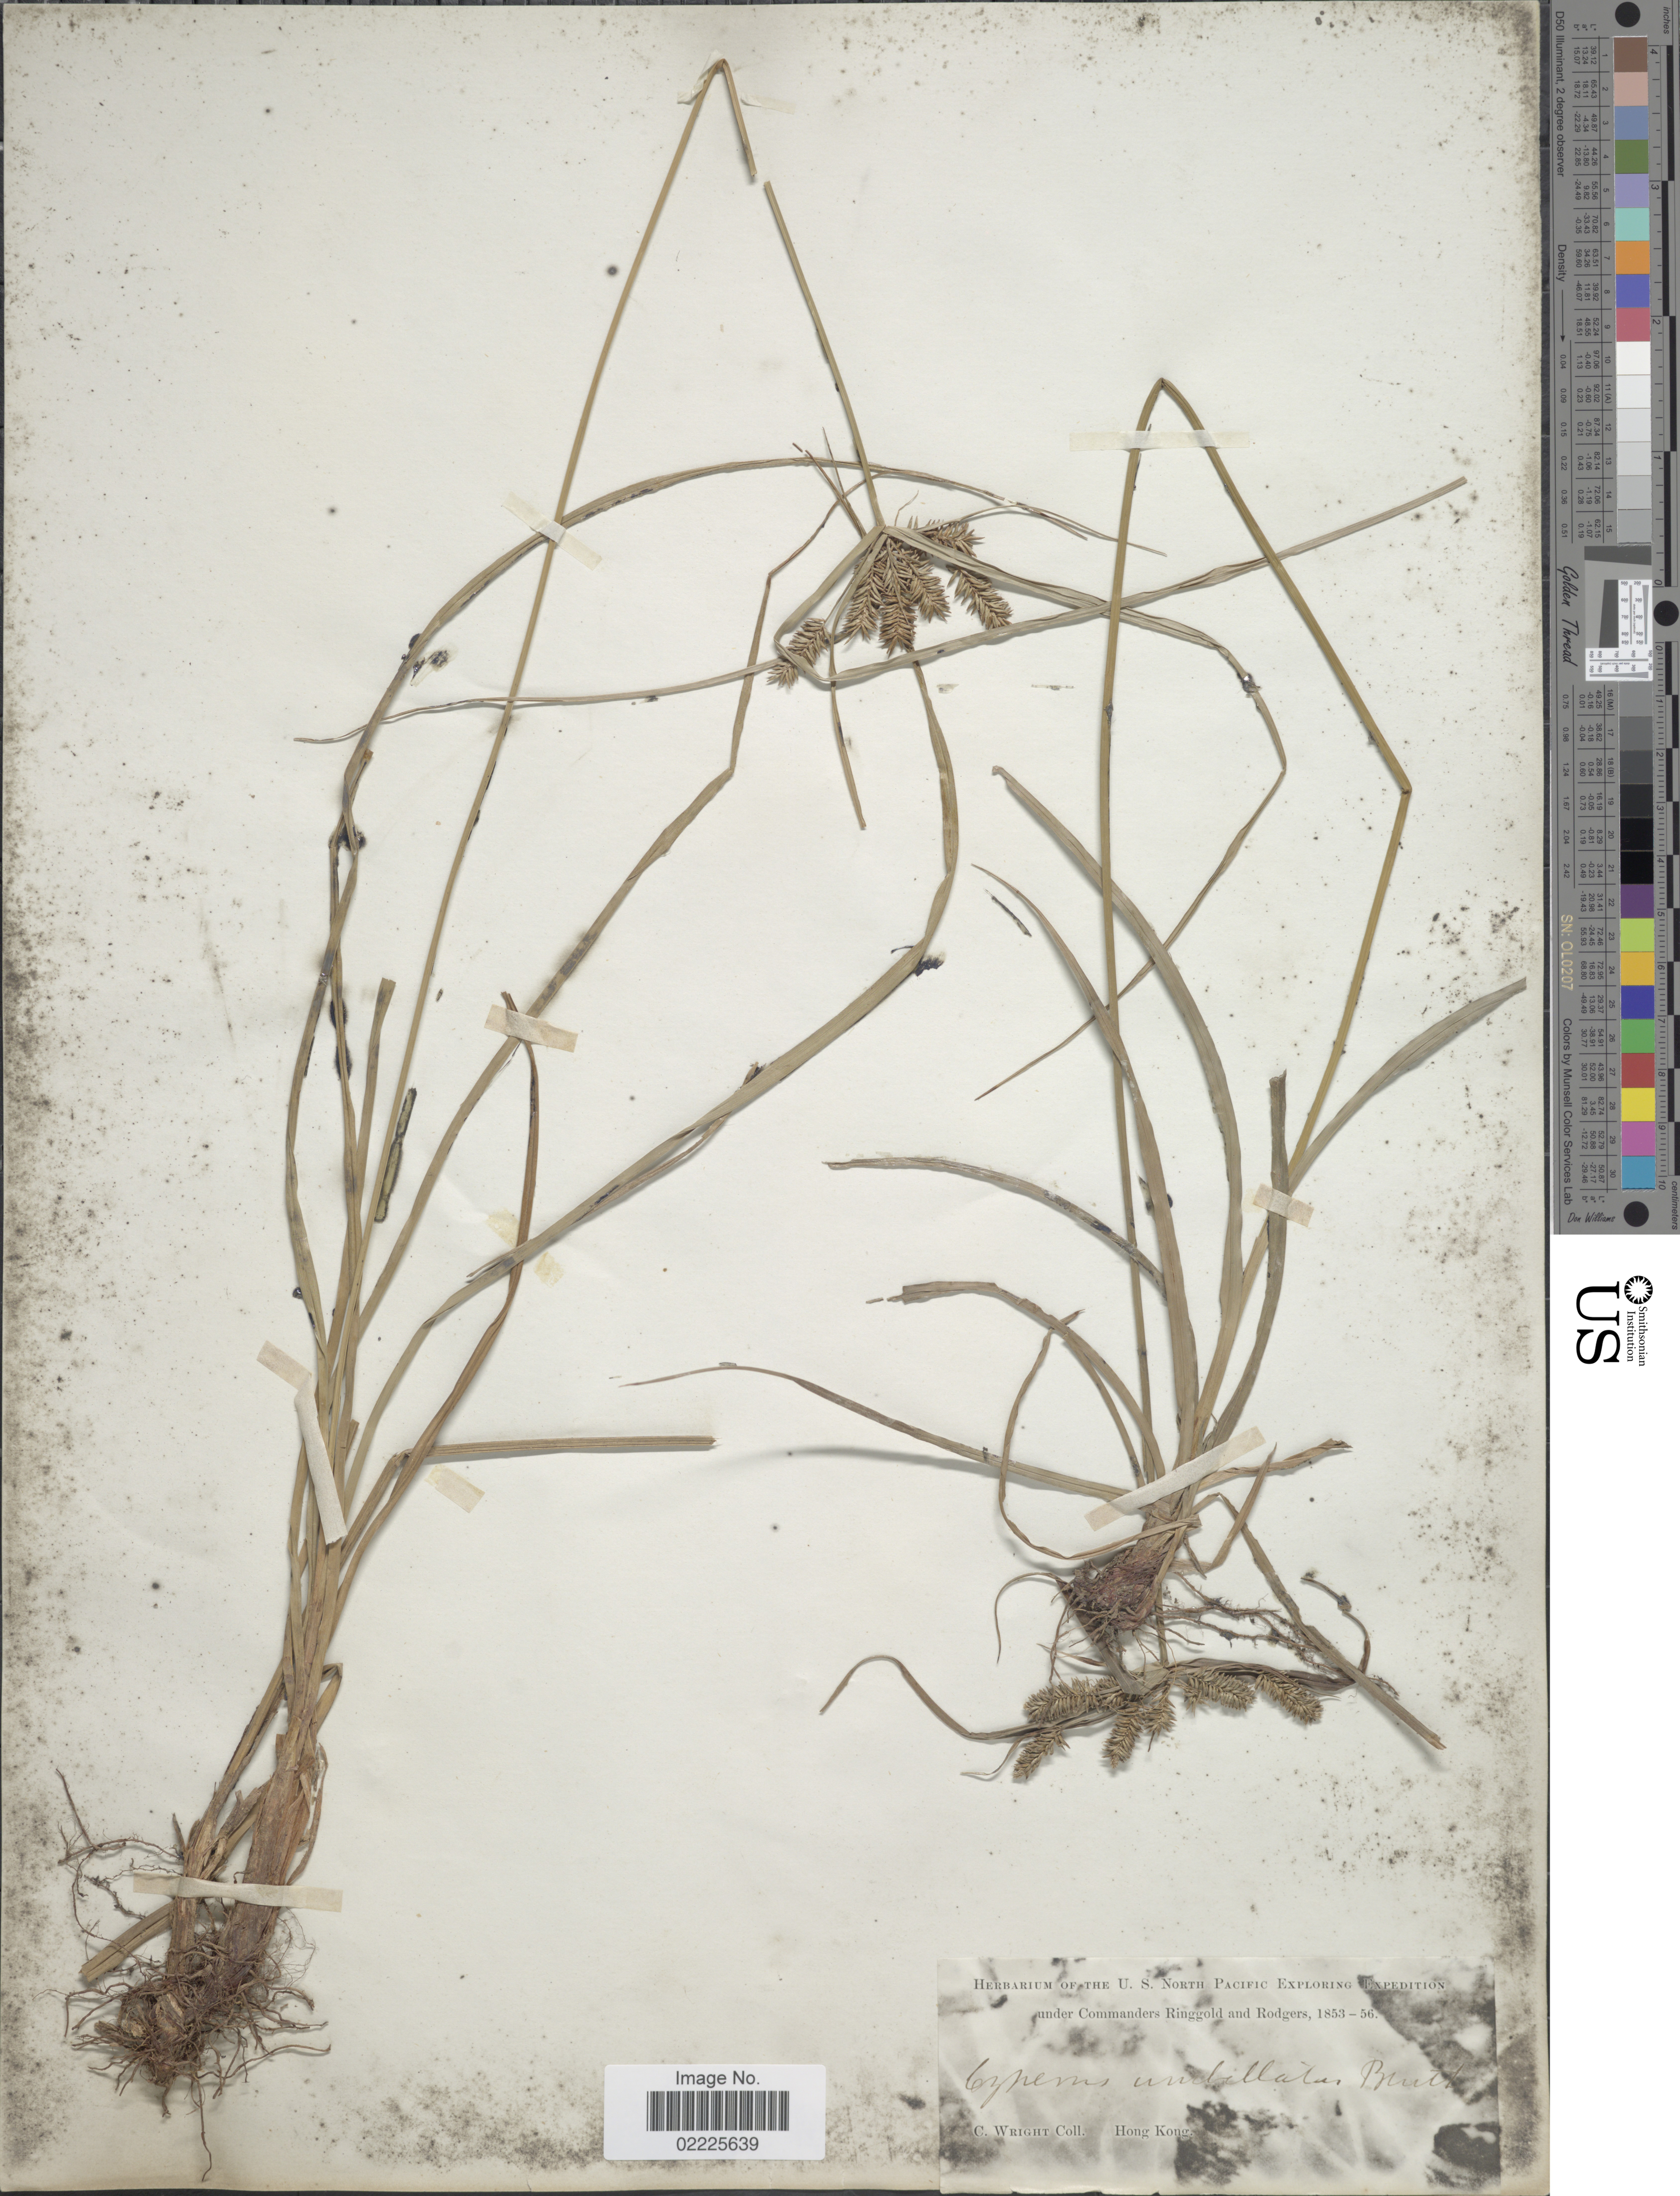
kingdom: Plantae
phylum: Tracheophyta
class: Liliopsida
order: Poales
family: Cyperaceae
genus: Cyperus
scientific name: Cyperus cyperinus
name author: (Retz.) Valck. Sur.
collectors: C. Wright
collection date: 1853/1856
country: China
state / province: Hong Kong